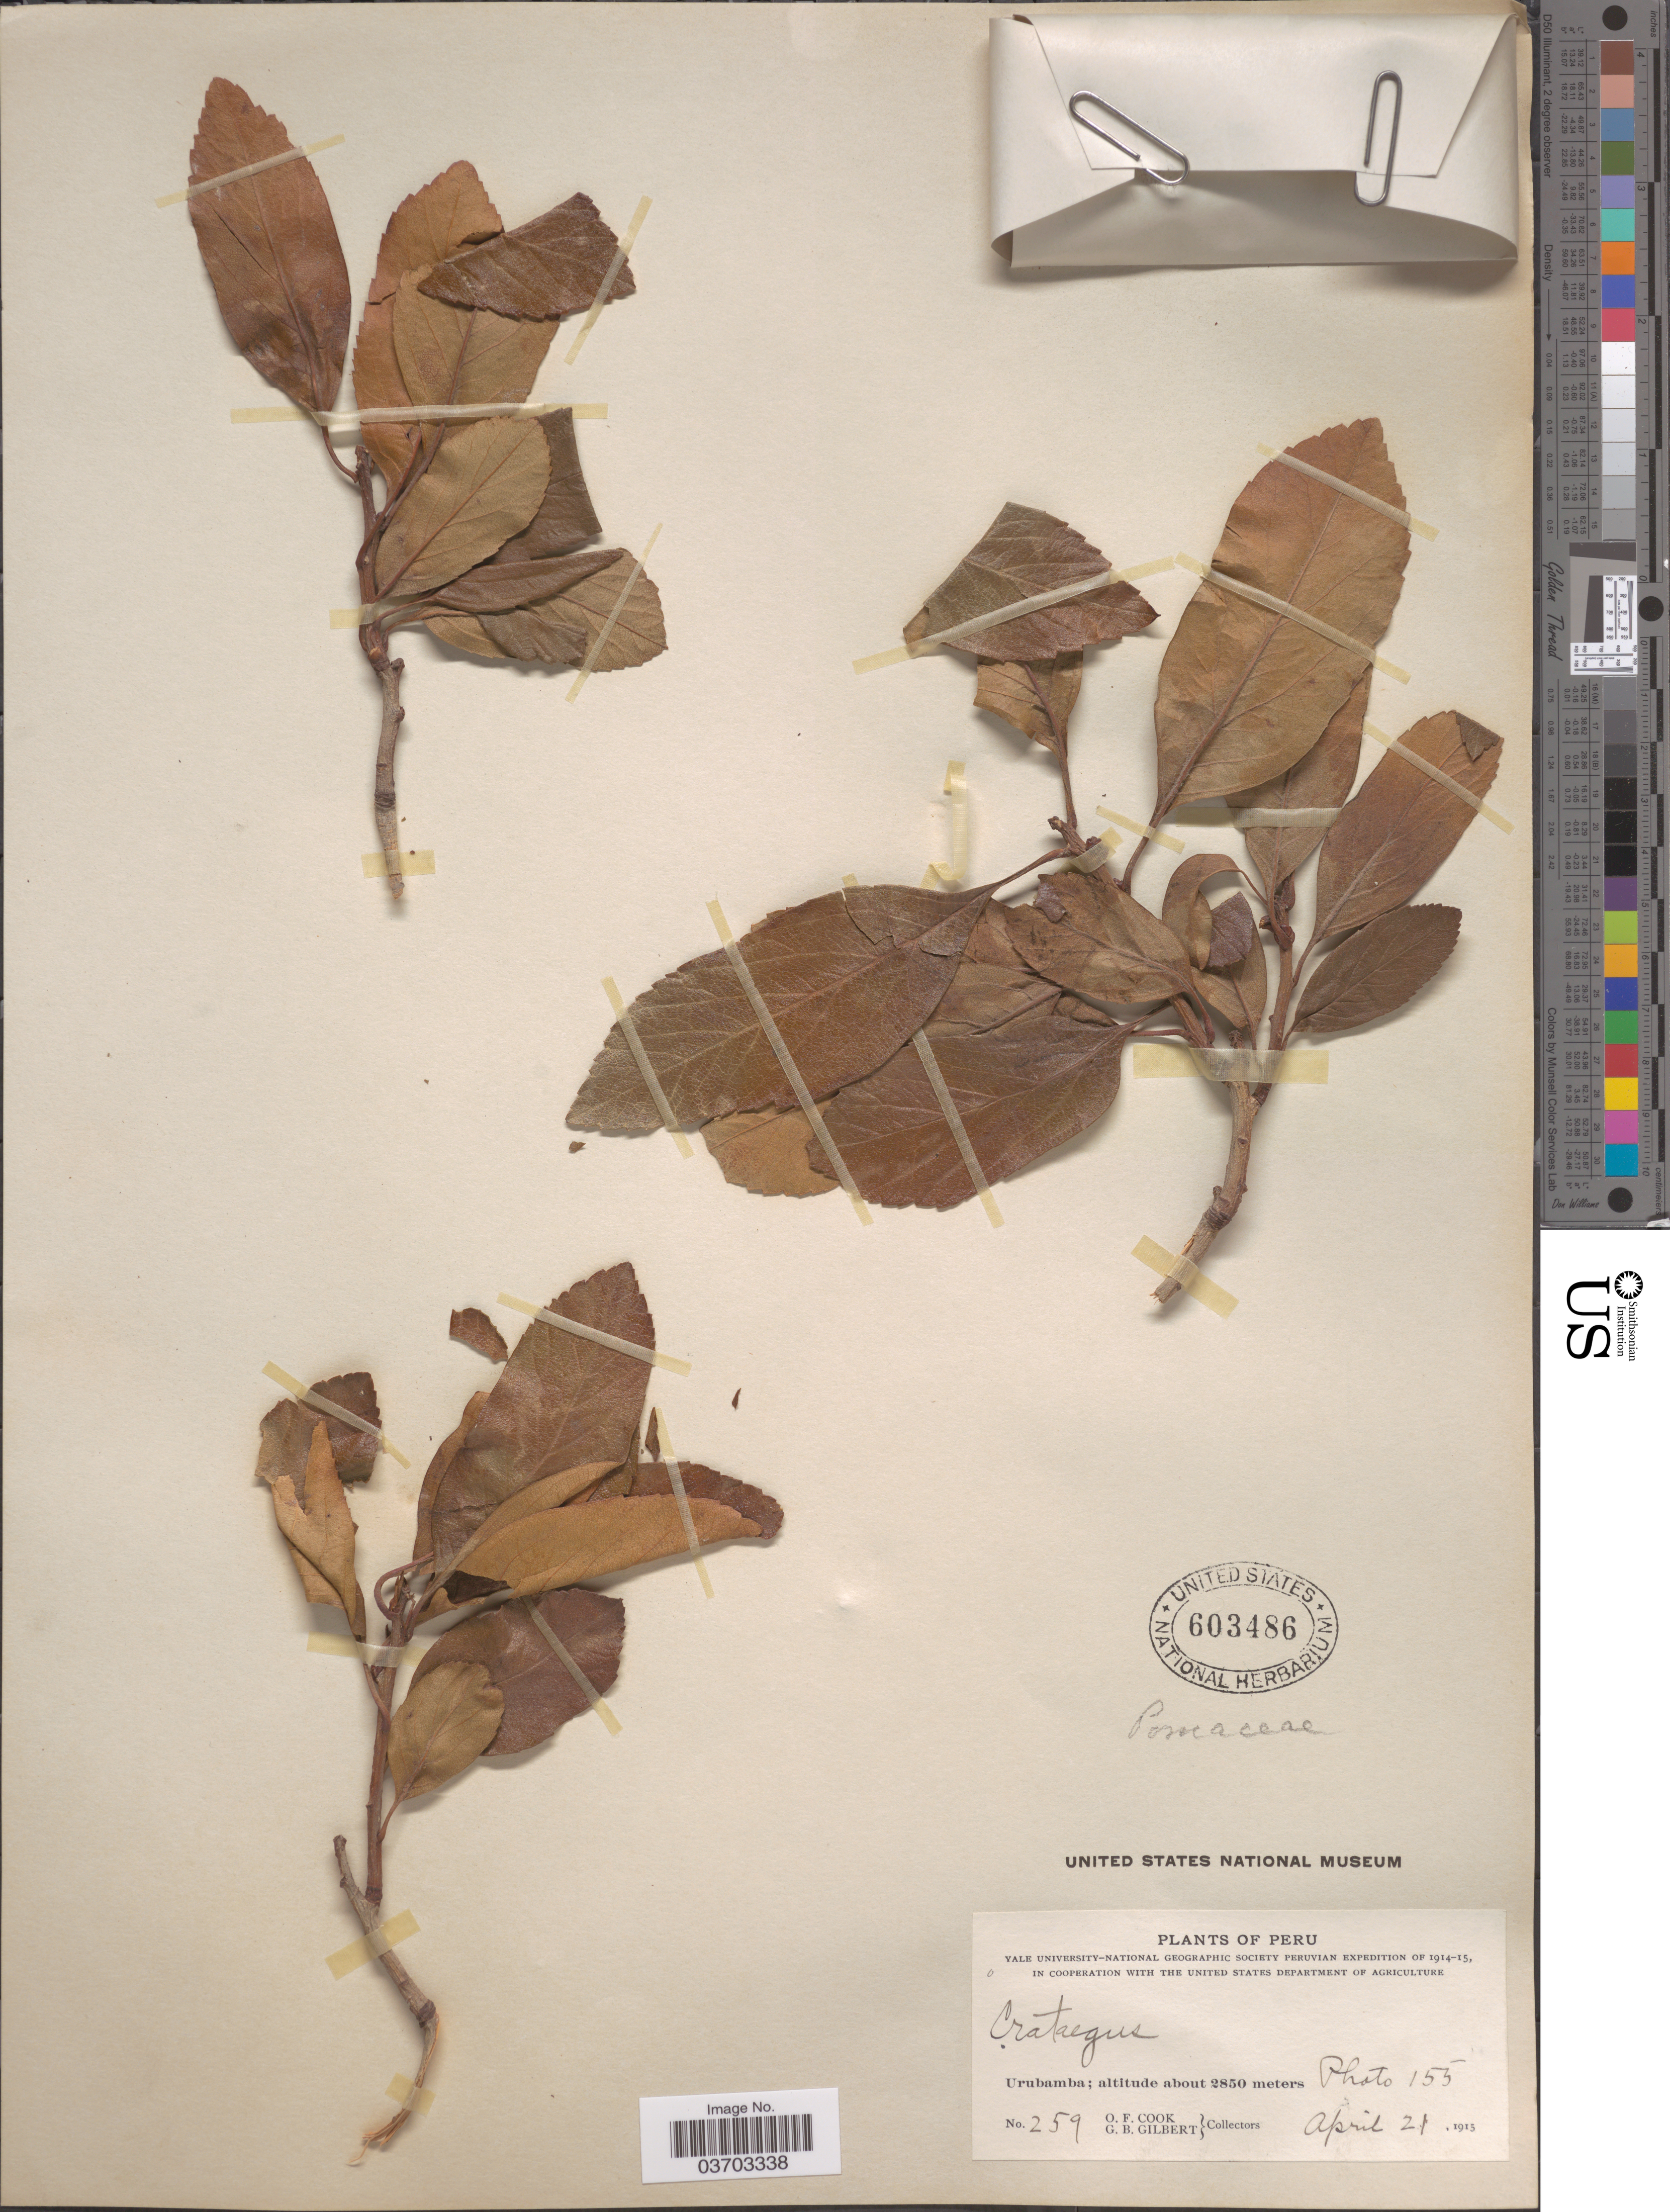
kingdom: Plantae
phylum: Tracheophyta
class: Magnoliopsida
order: Rosales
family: Rosaceae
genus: Crataegus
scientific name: Crataegus sp.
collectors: O. F. Cook & G. B. Gilbert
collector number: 259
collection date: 1915-04-21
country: Peru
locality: Urubamba.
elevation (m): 2850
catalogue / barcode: US 603486